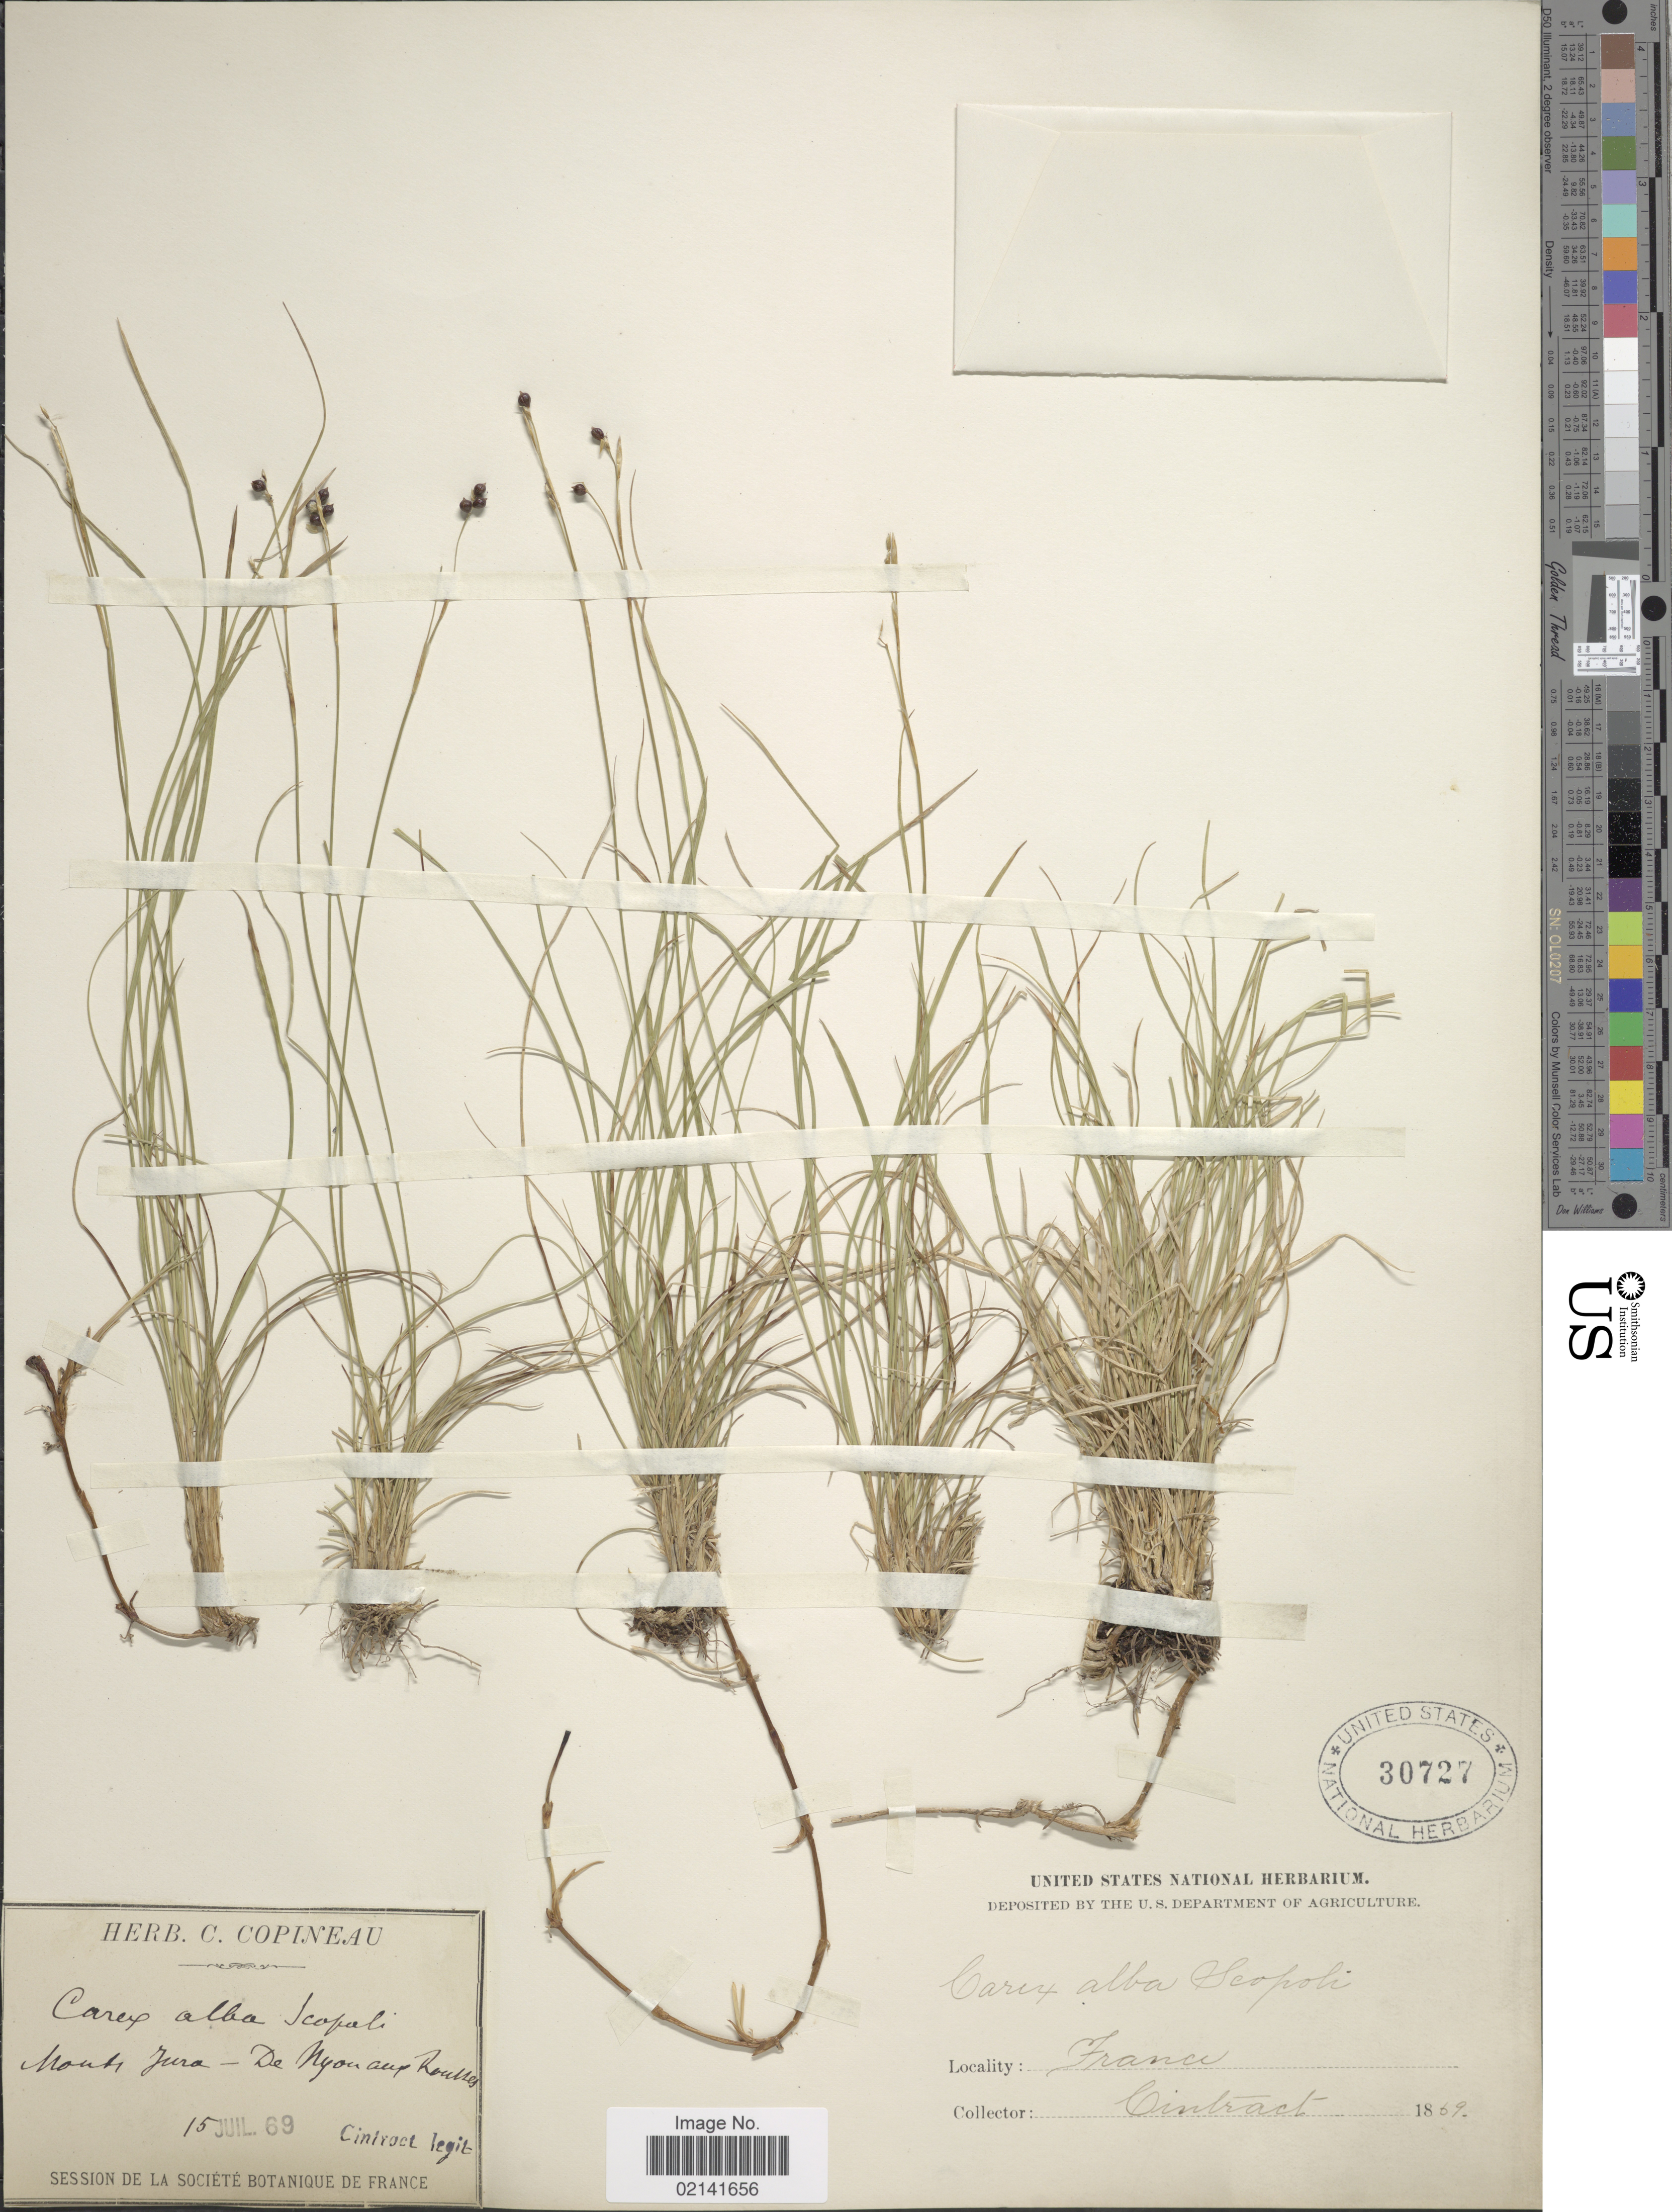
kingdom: Plantae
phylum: Tracheophyta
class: Liliopsida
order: Poales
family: Cyperaceae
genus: Carex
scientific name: Carex alba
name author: Scop.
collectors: Cintract, --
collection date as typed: Transcribed d/m/y: 15/7/69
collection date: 1869-07-15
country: France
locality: Monts Jura - De Nyon aux Rousses.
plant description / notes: Corrected "Monte Jura - De Nyon aup Routtes" to "Monts Jura - De Nyon aux Rousses." Filled "15 Jul 1869" into Date field.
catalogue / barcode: US 30727